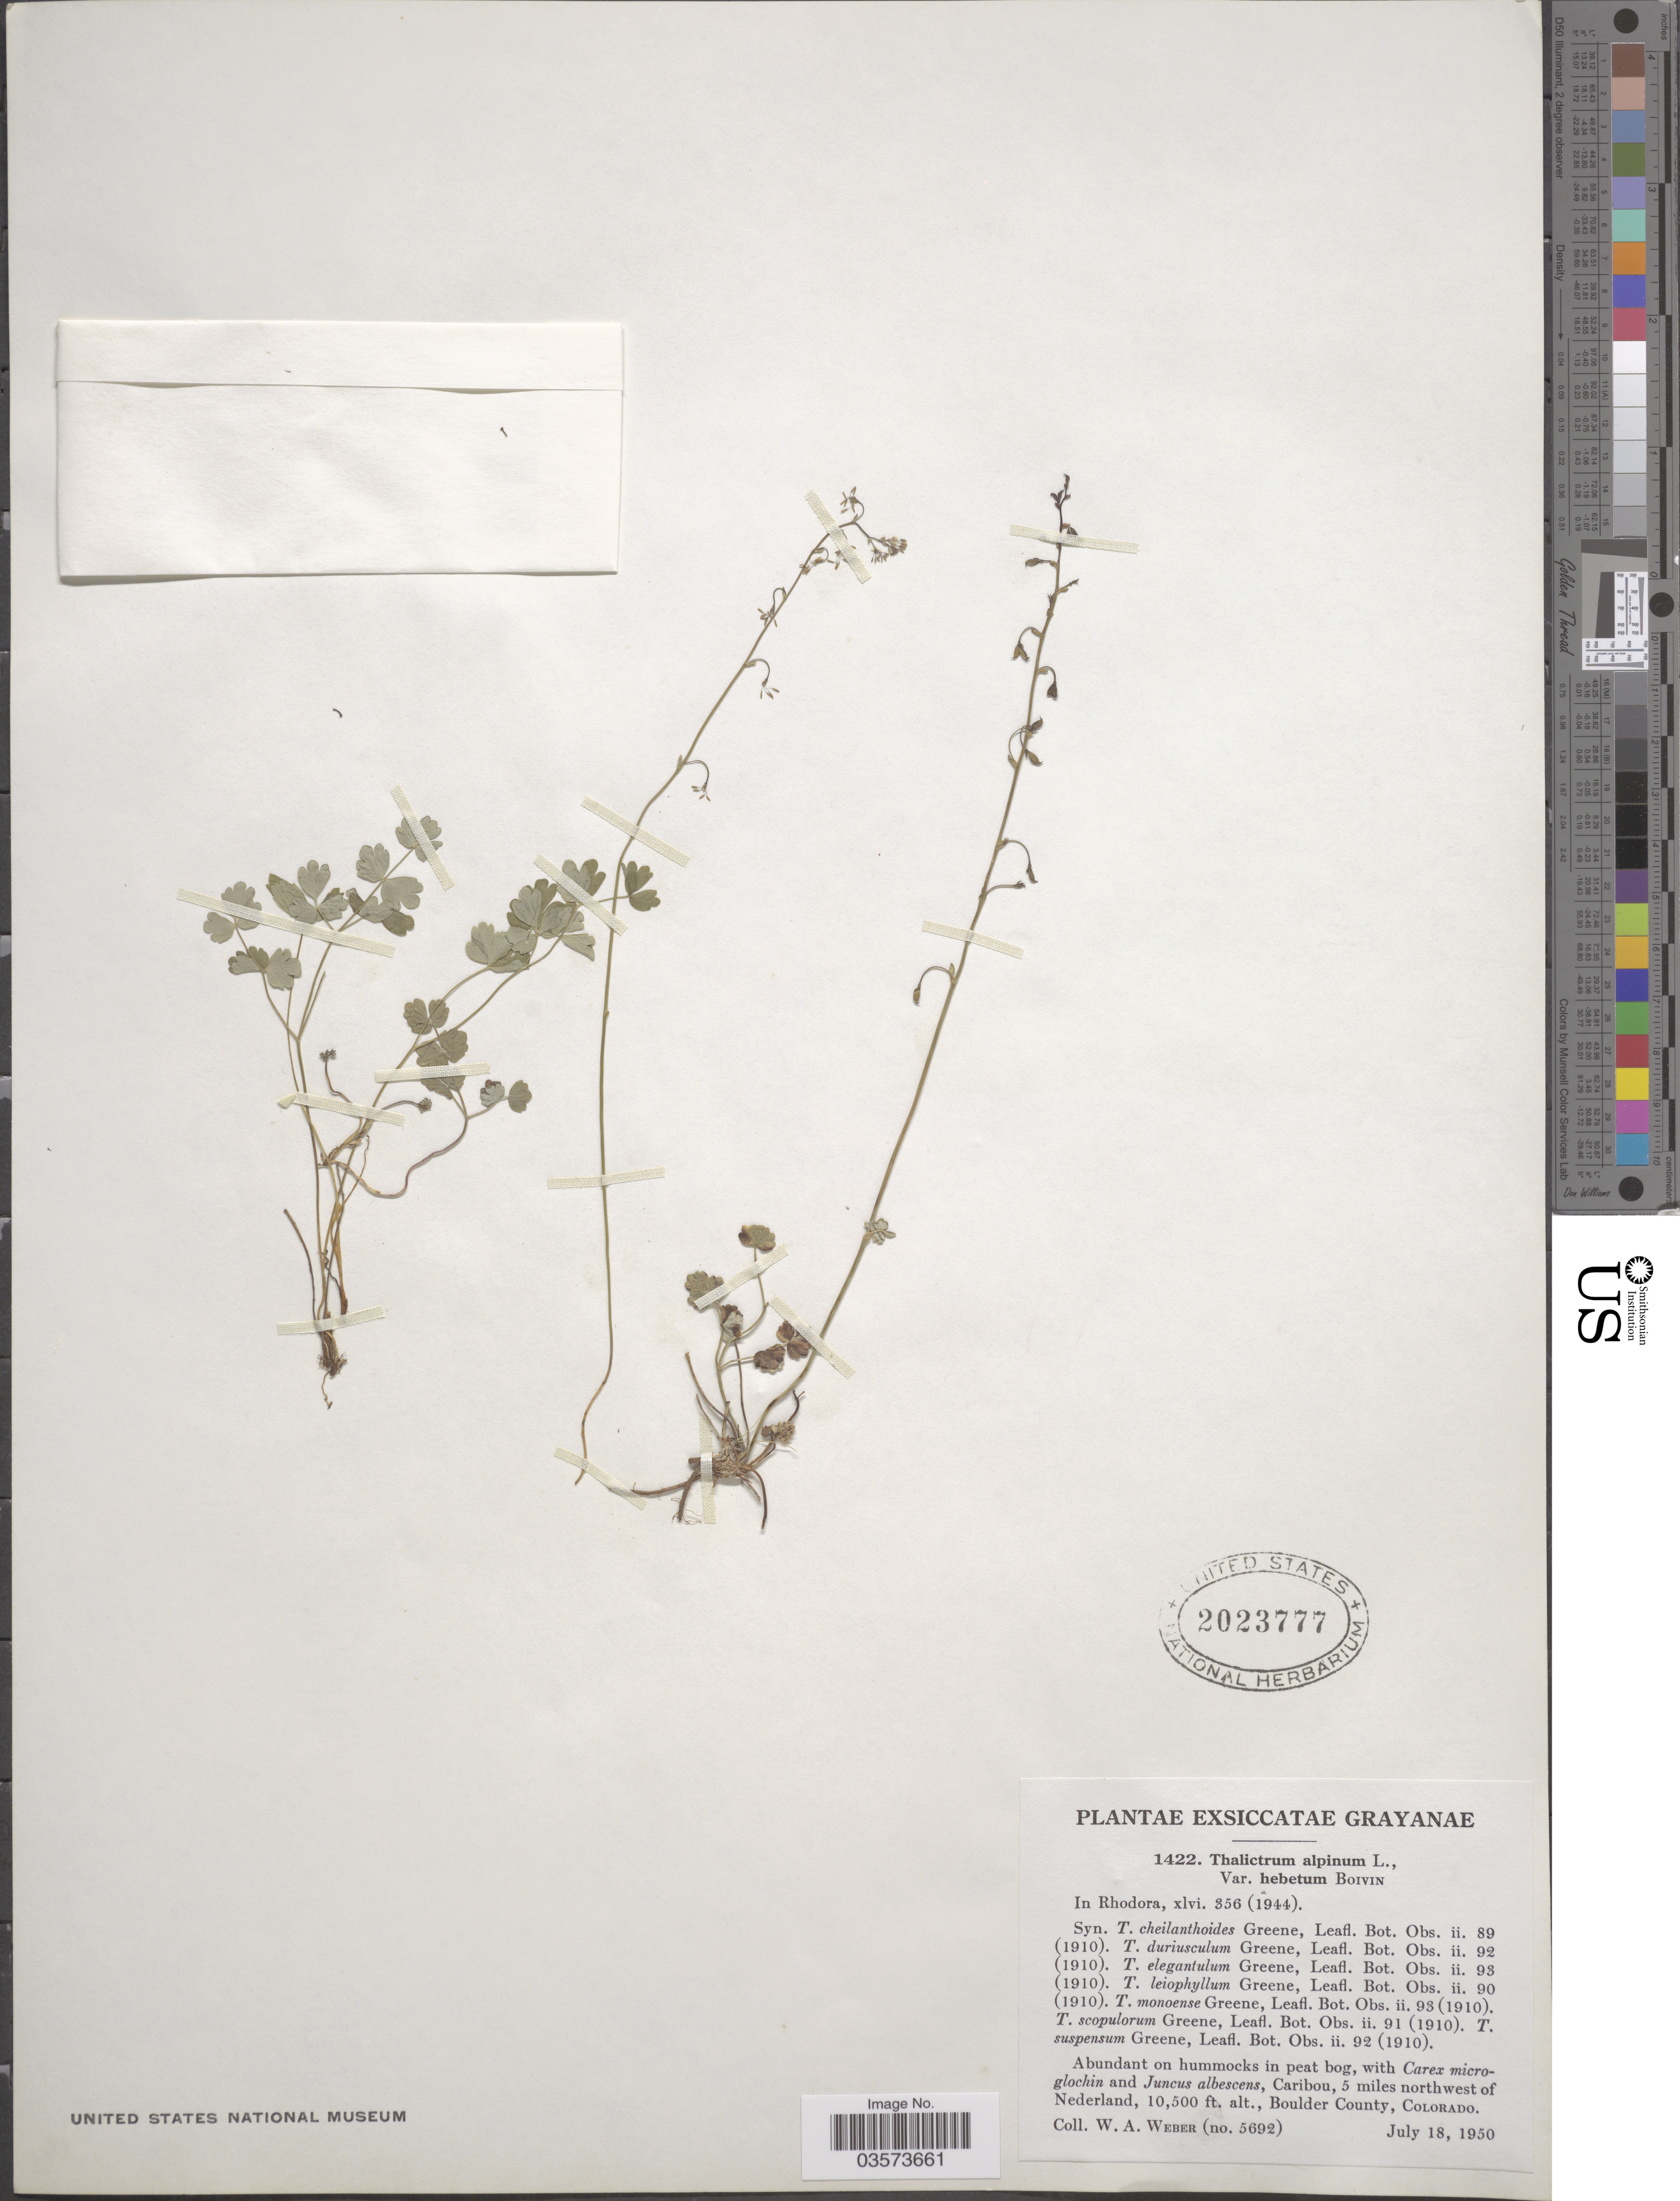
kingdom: Plantae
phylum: Tracheophyta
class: Magnoliopsida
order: Ranunculales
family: Ranunculaceae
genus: Thalictrum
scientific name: Thalictrum alpinum var. hebetum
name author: B. Boivin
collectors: W. A. Weber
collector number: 5692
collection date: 1950-07-18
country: United States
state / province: Colorado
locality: Grayanae. 5 miles northwest of Nederland, Boulder County.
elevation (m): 3200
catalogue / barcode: US 2023777